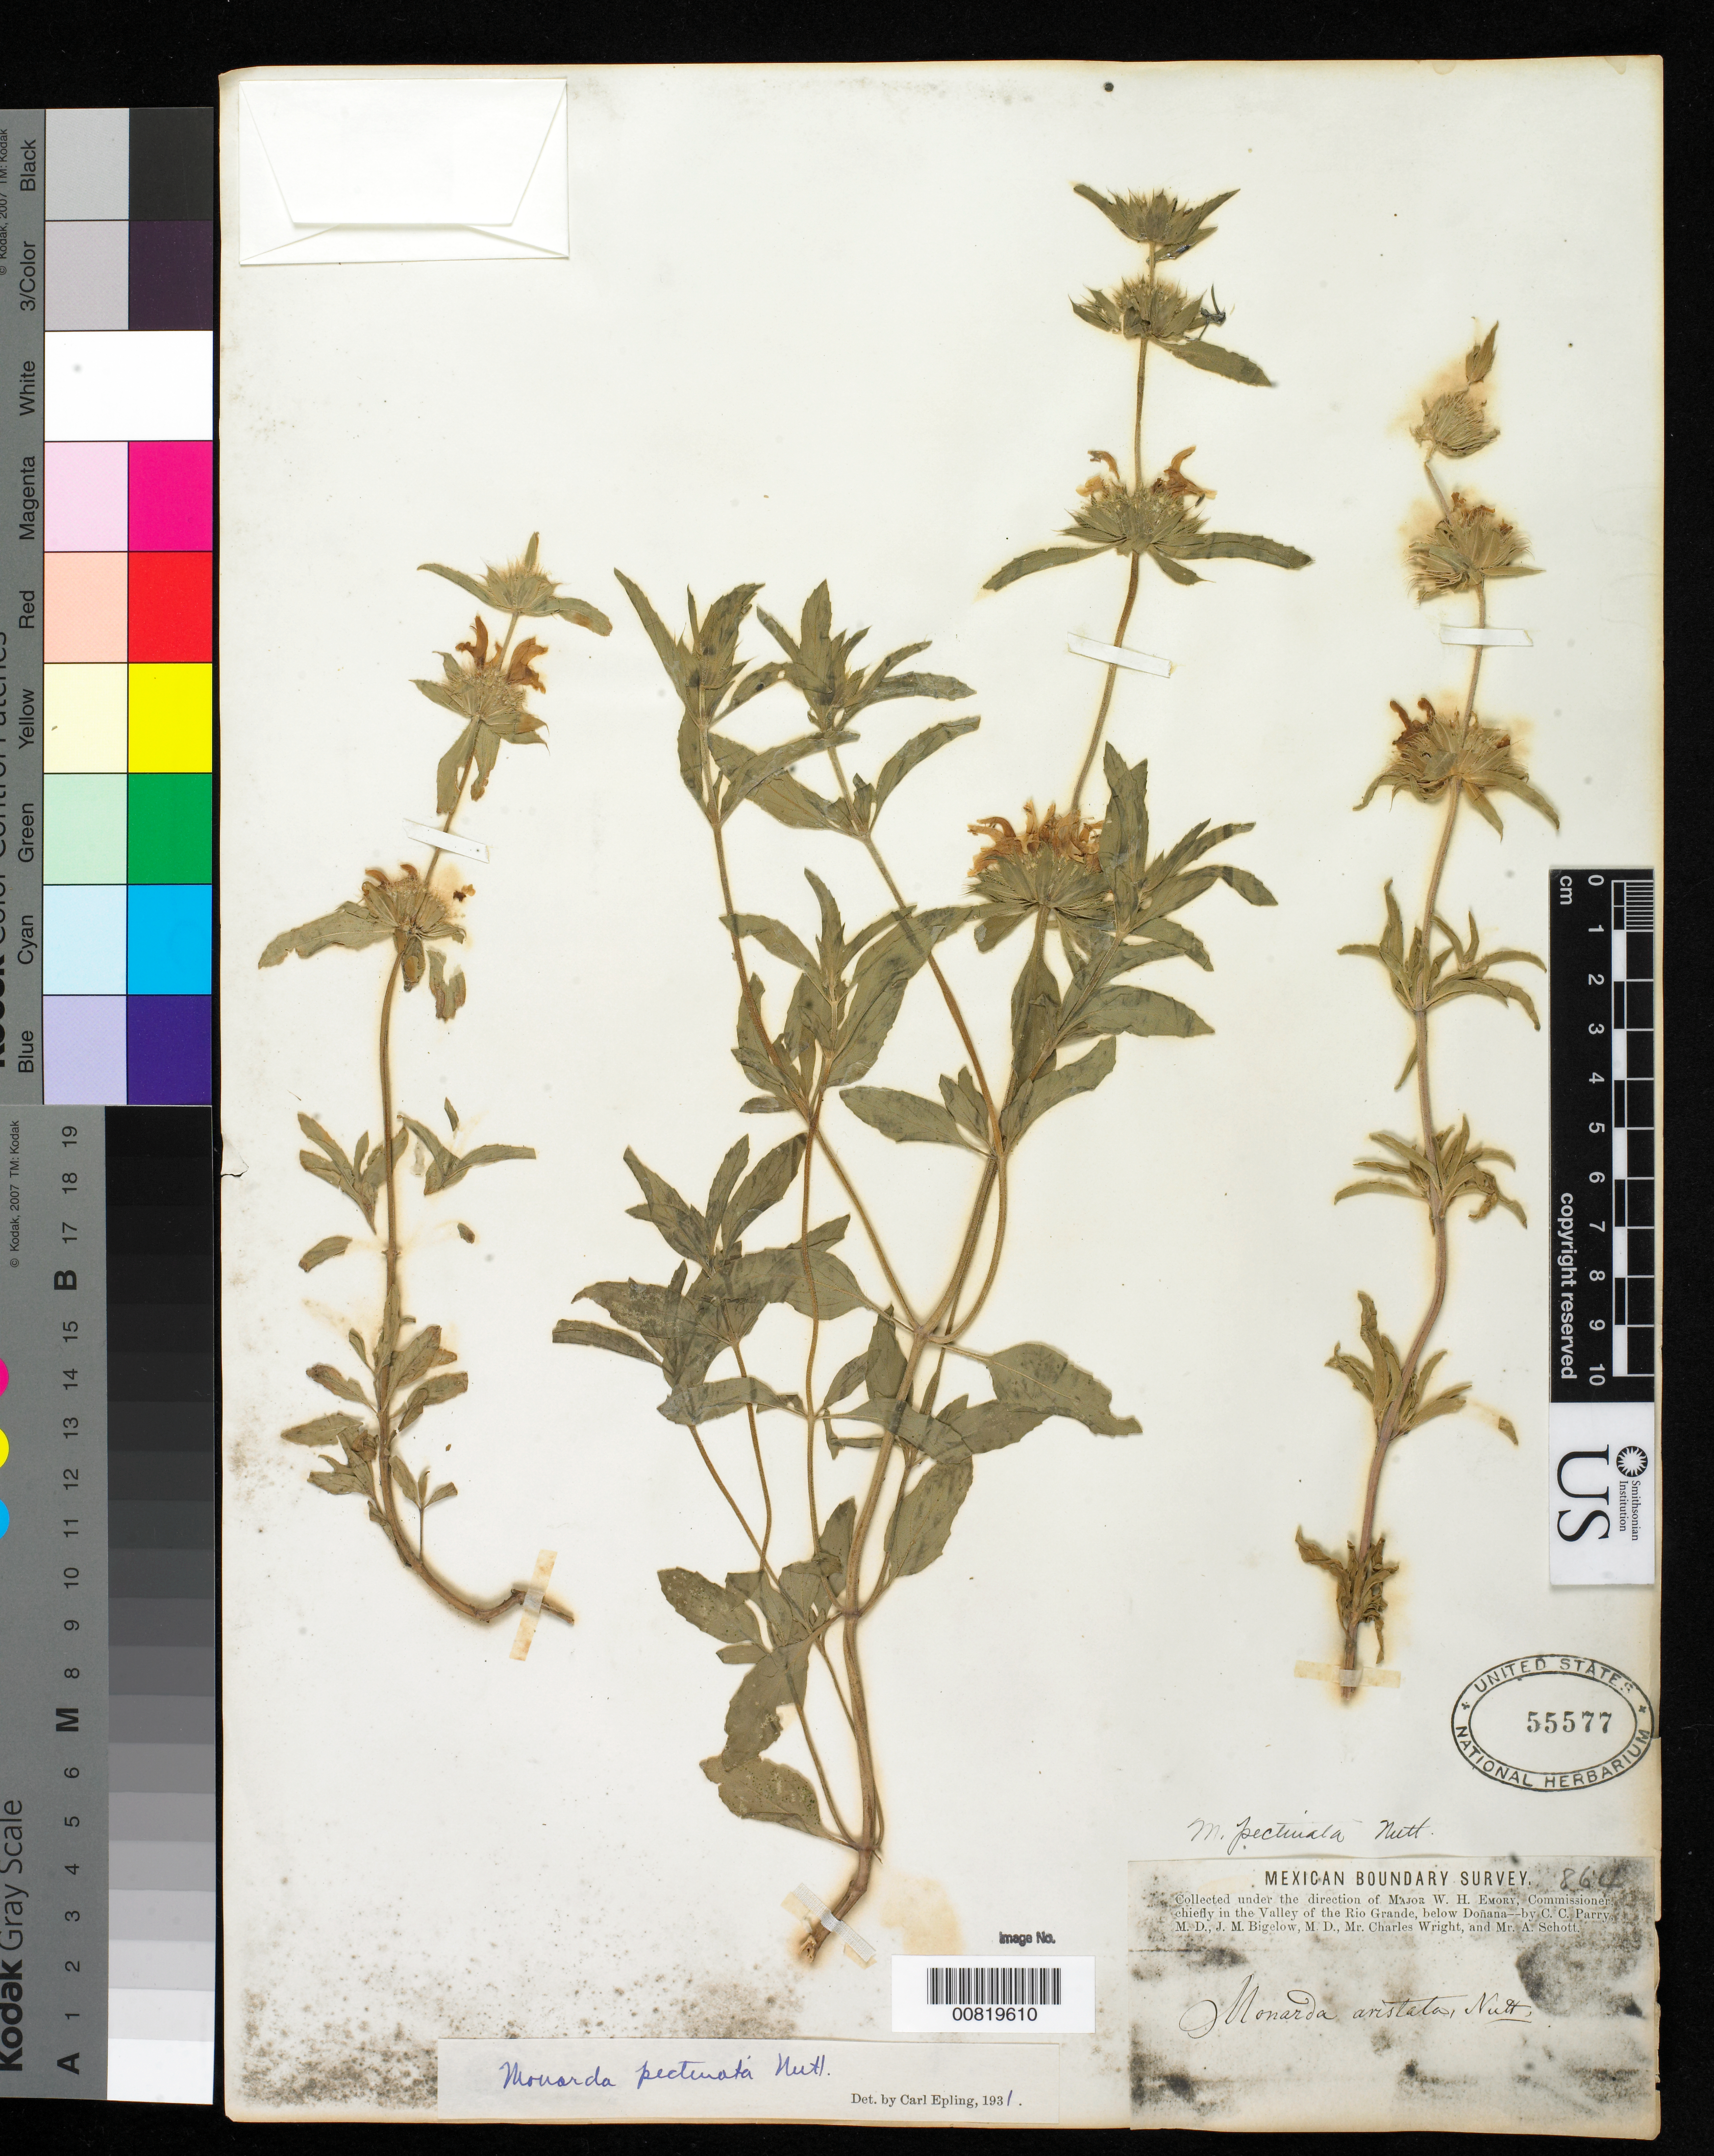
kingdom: Plantae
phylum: Tracheophyta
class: Magnoliopsida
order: Lamiales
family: Lamiaceae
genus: Monarda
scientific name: Monarda pectinata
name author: Nutt.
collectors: C. C. Parry, J. M. Bigelow, C. Wright & A. C. V. Schott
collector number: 864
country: United States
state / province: New Mexico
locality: Valley of the Rio Grande, below Doñana, New Mexico.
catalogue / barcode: US 55577